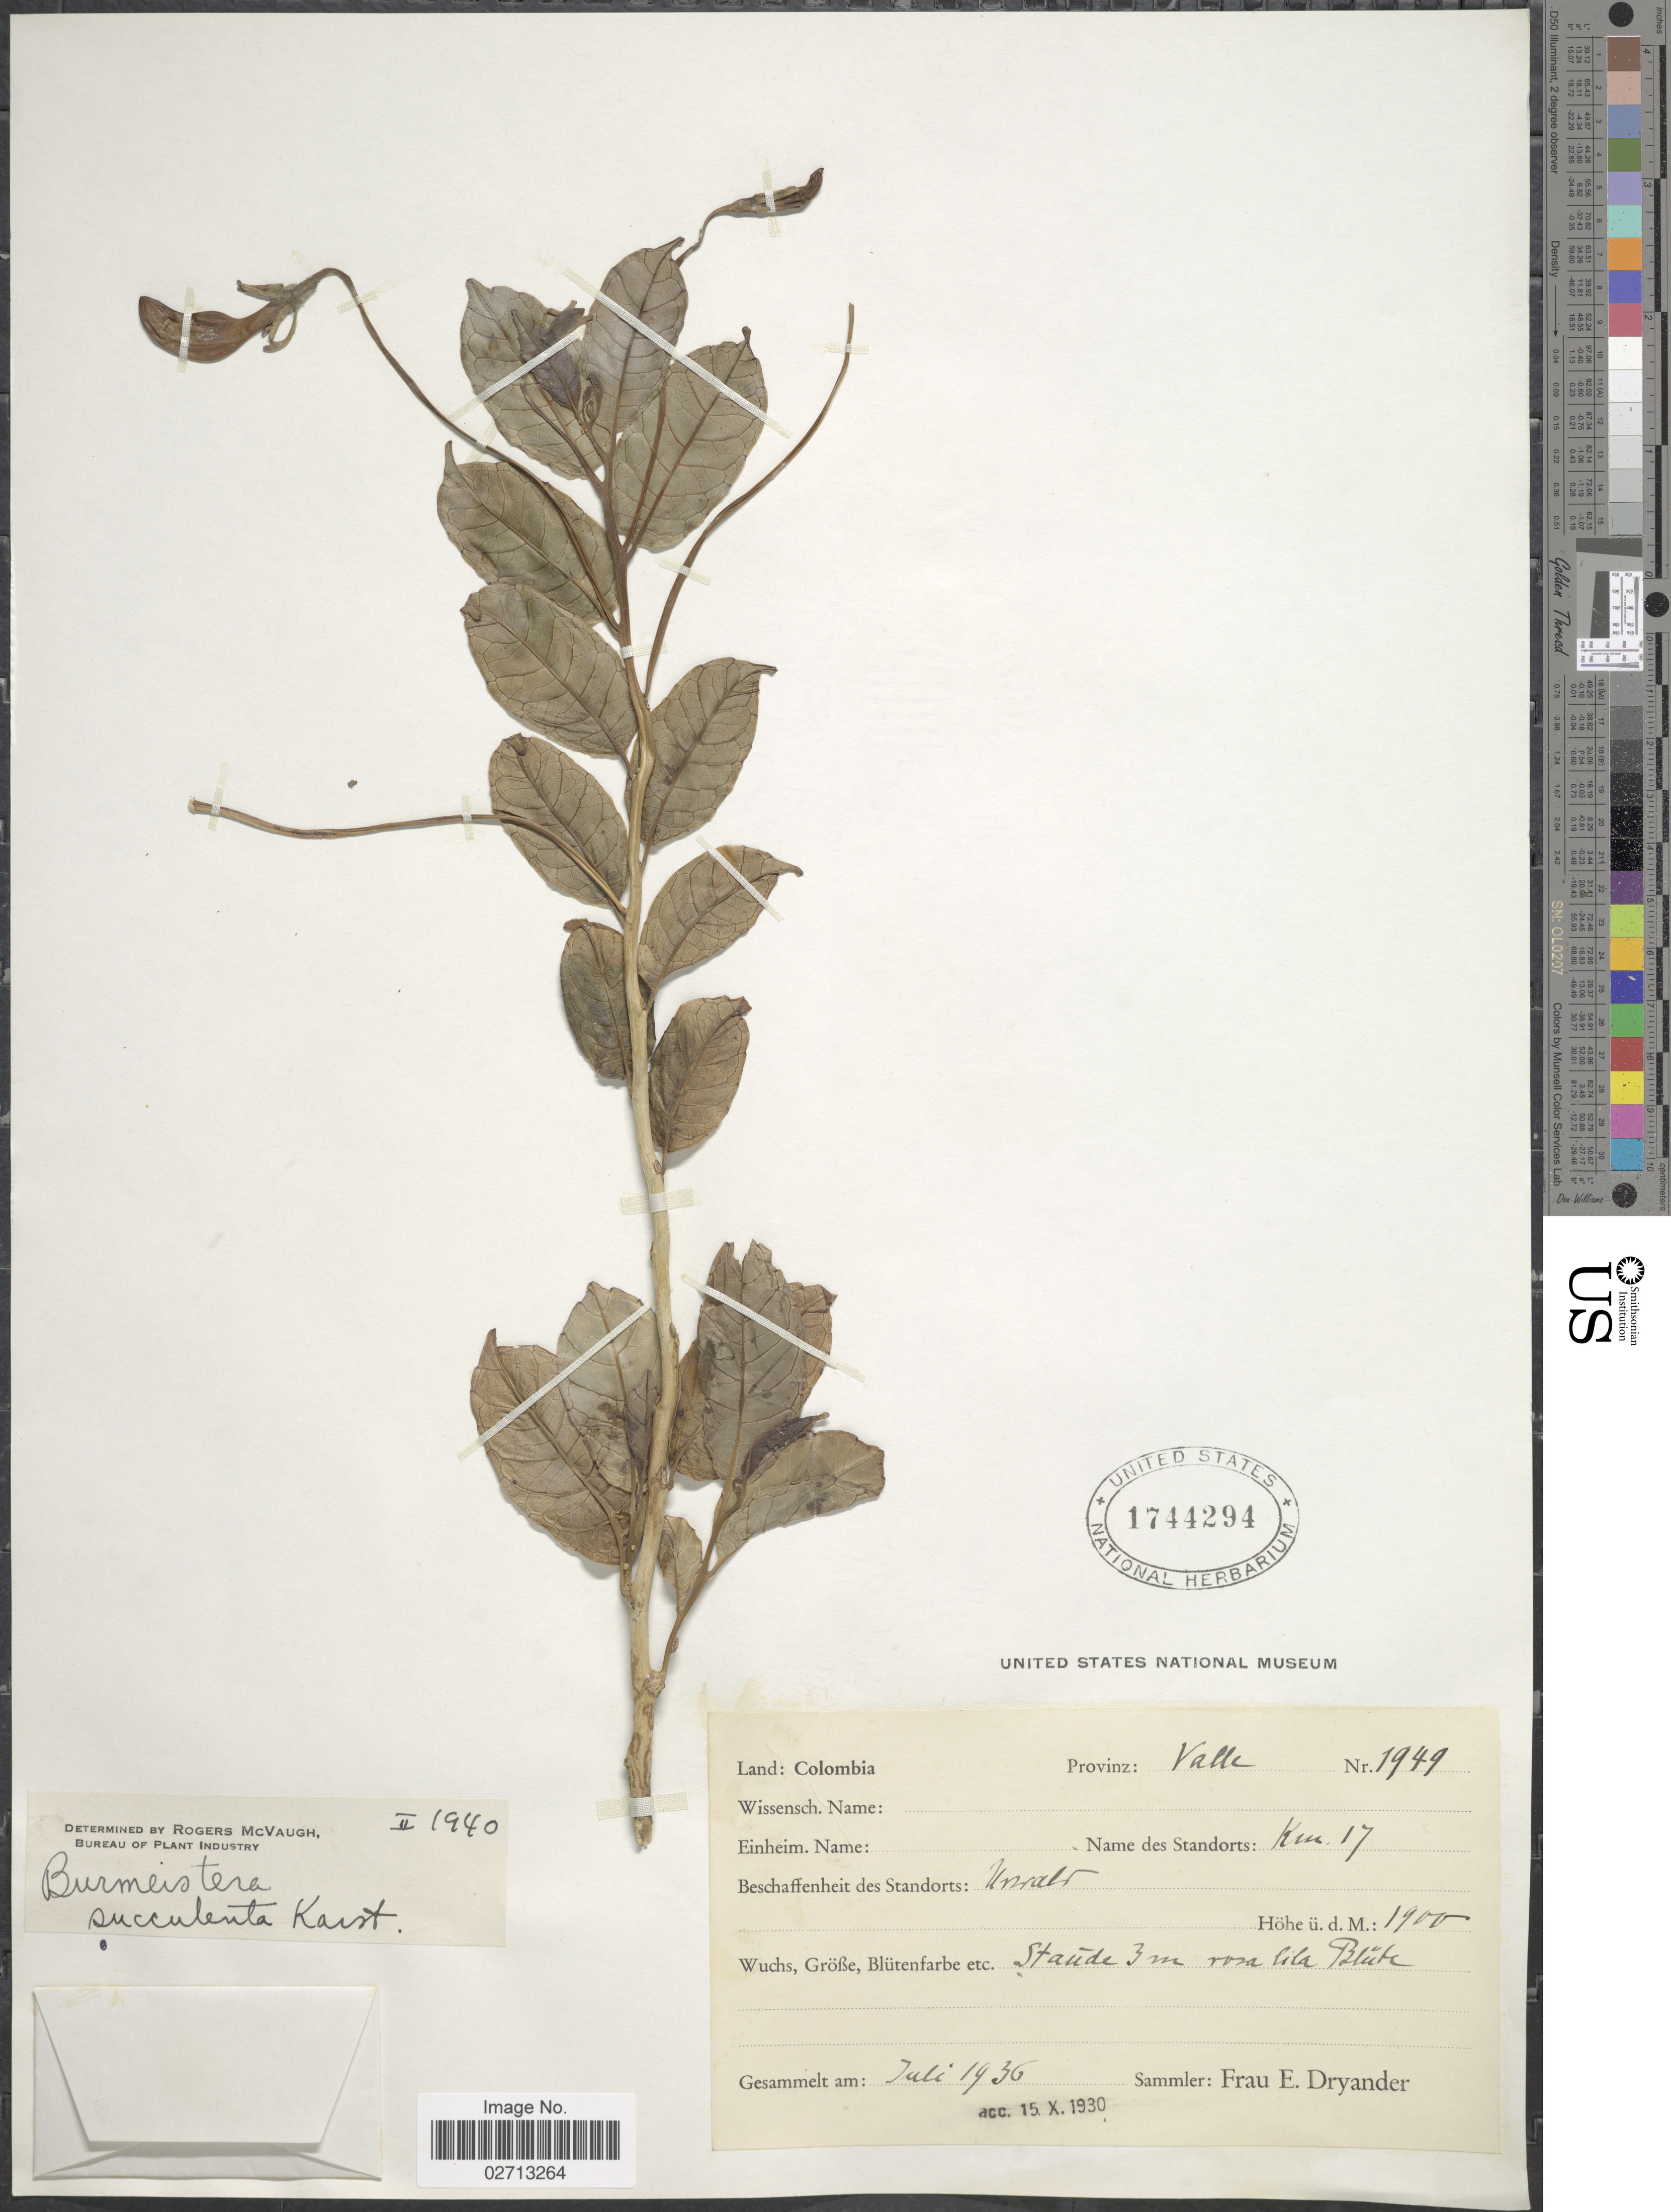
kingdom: Plantae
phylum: Tracheophyta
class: Magnoliopsida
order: Asterales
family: Campanulaceae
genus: Burmeistera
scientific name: Burmeistera succulenta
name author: H. Karst. & Triana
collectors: F. Dryander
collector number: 1949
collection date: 1936-07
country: Colombia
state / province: Valle del Cauca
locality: Provinz: Valle. Km 17. Urwald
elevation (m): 1900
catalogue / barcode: US 1744294